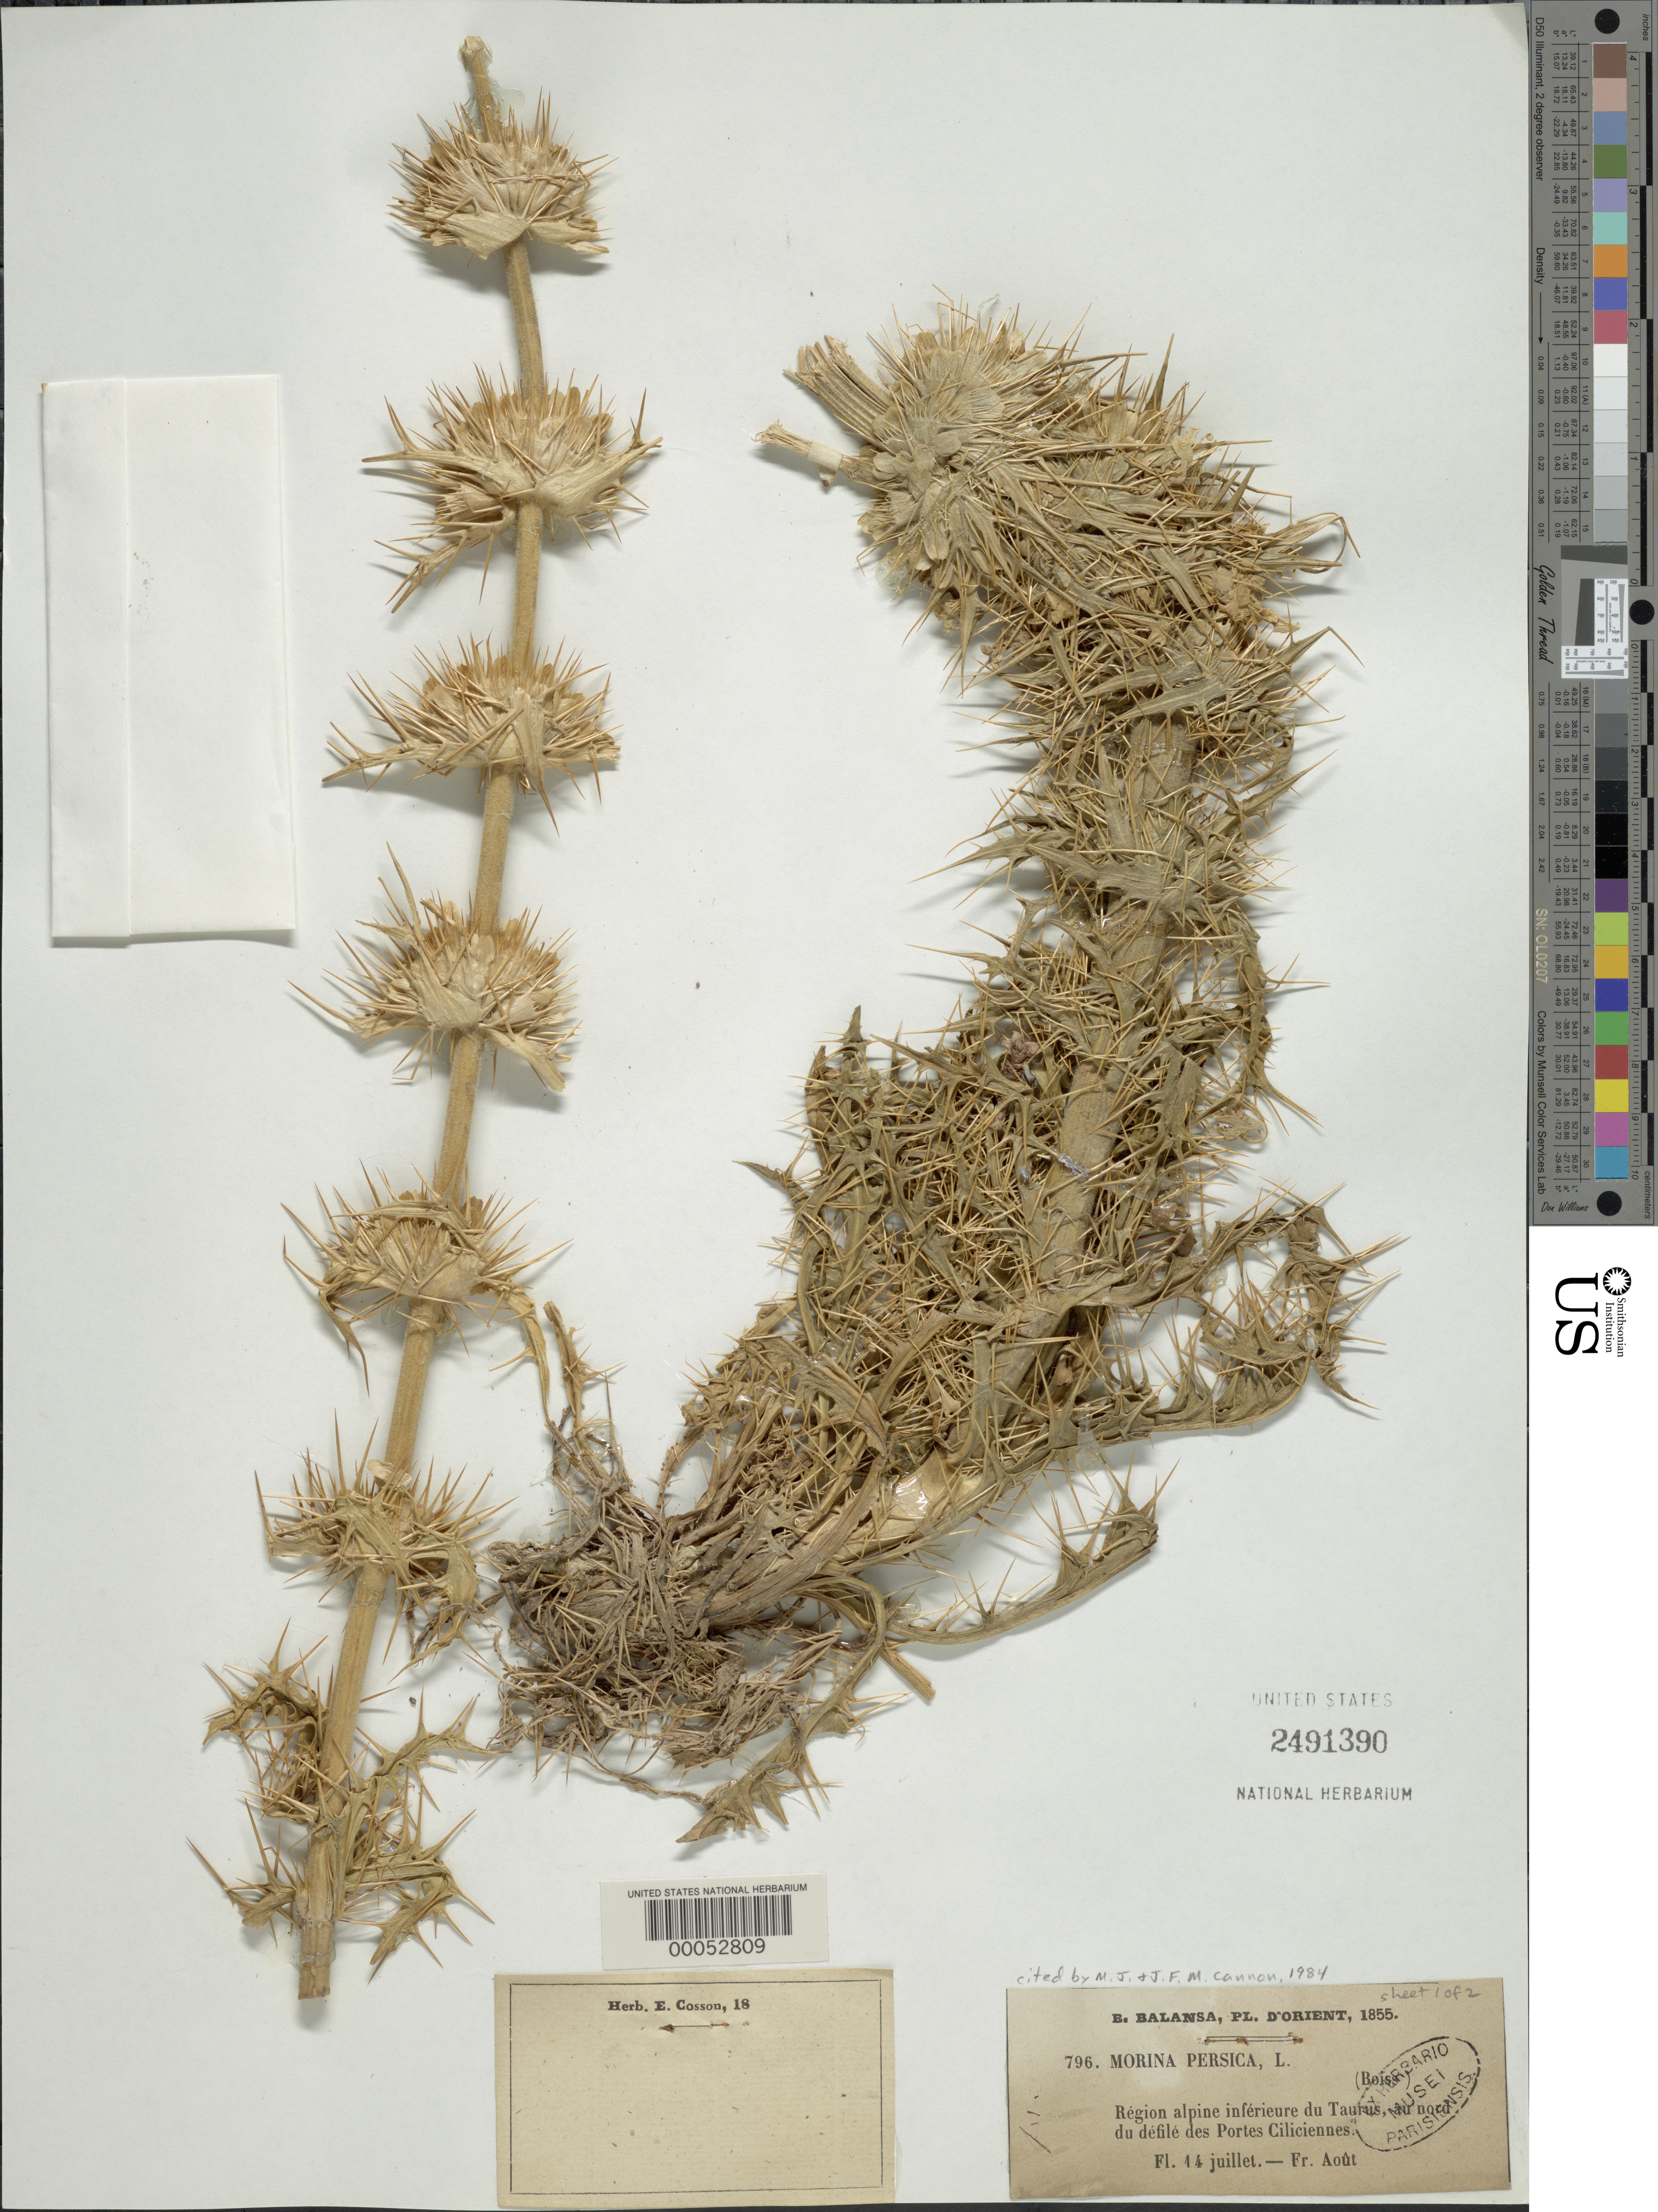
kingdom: Plantae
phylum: Tracheophyta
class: Magnoliopsida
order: Dipsacales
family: Caprifoliaceae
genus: Morina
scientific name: Morina persica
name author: L.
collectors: B. Balansa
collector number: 796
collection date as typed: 14 Jul 1855 to -- Aug 1855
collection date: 1855-07-14/1855-08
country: Turkey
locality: Taurus mts, near the cilician gates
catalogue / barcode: US 2491390